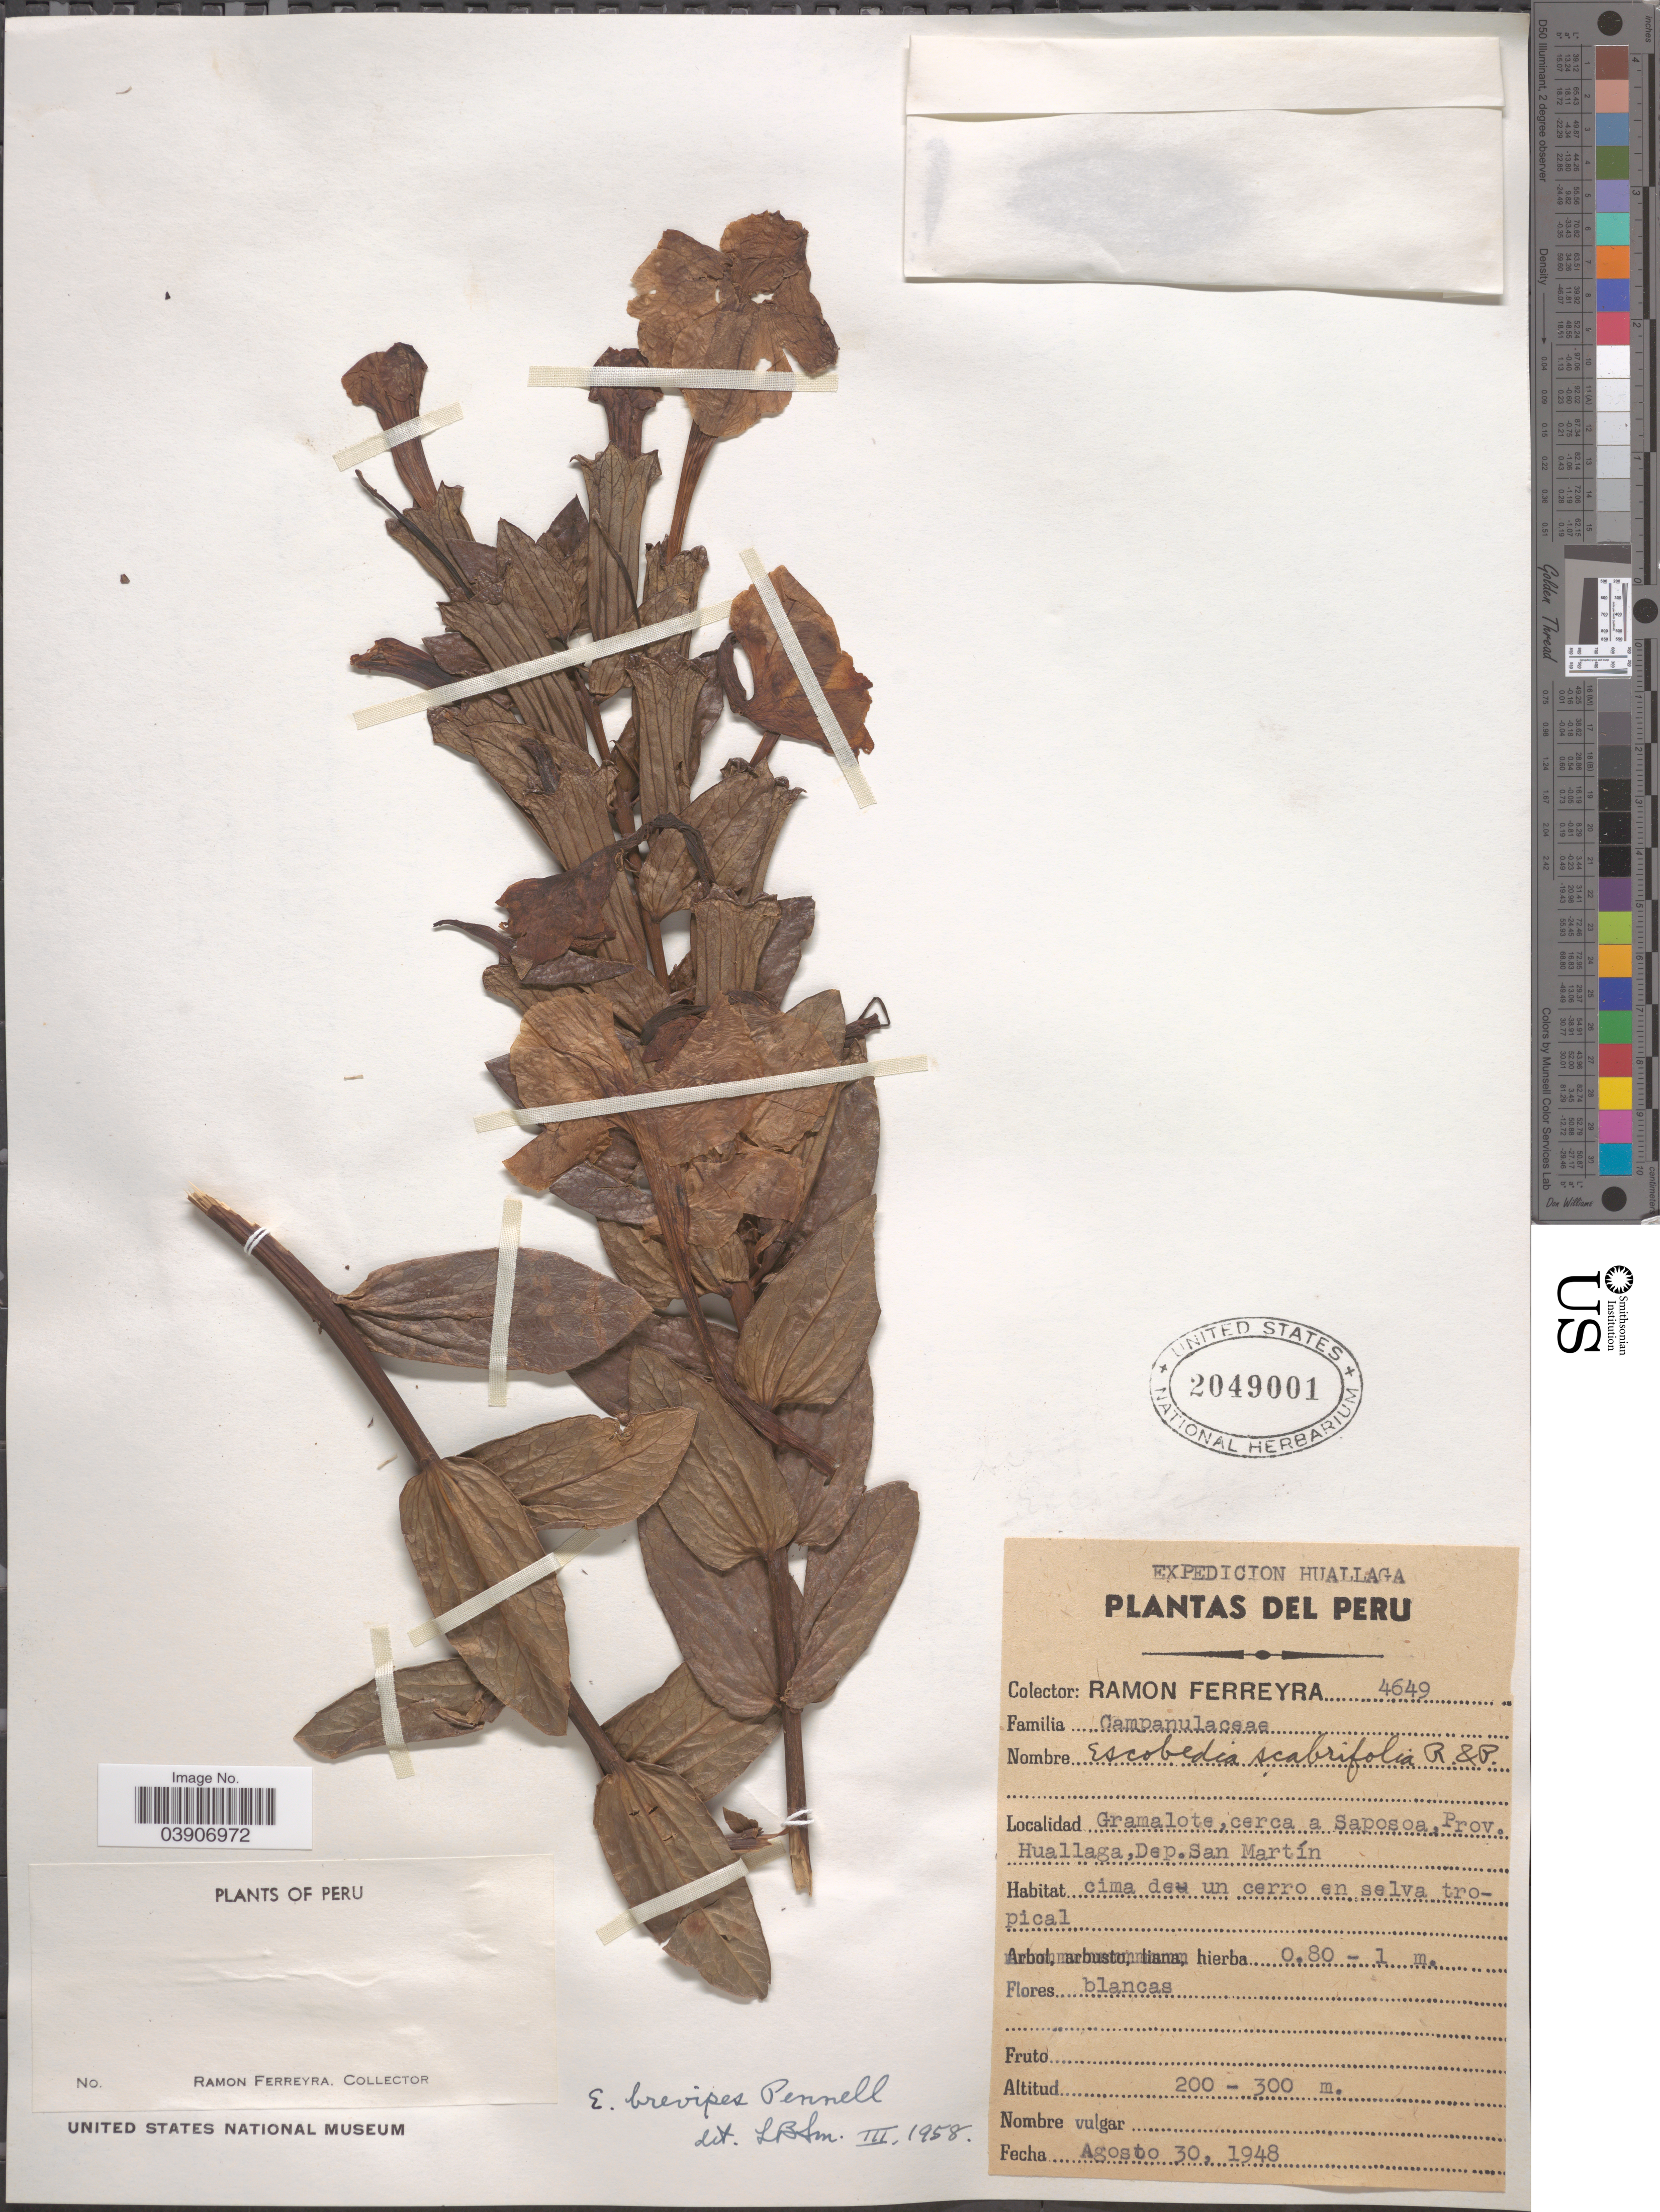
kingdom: Plantae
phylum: Tracheophyta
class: Magnoliopsida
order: Lamiales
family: Orobanchaceae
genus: Escobedia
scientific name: Escobedia brevipes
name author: Pennell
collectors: R. A. Ferreyra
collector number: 4649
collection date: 1948-08-30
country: Peru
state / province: San Martín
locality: Gramalote, cerca a Saposoa, Prov. Huallaga, Dep. San Martín.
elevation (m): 200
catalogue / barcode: US 2049001